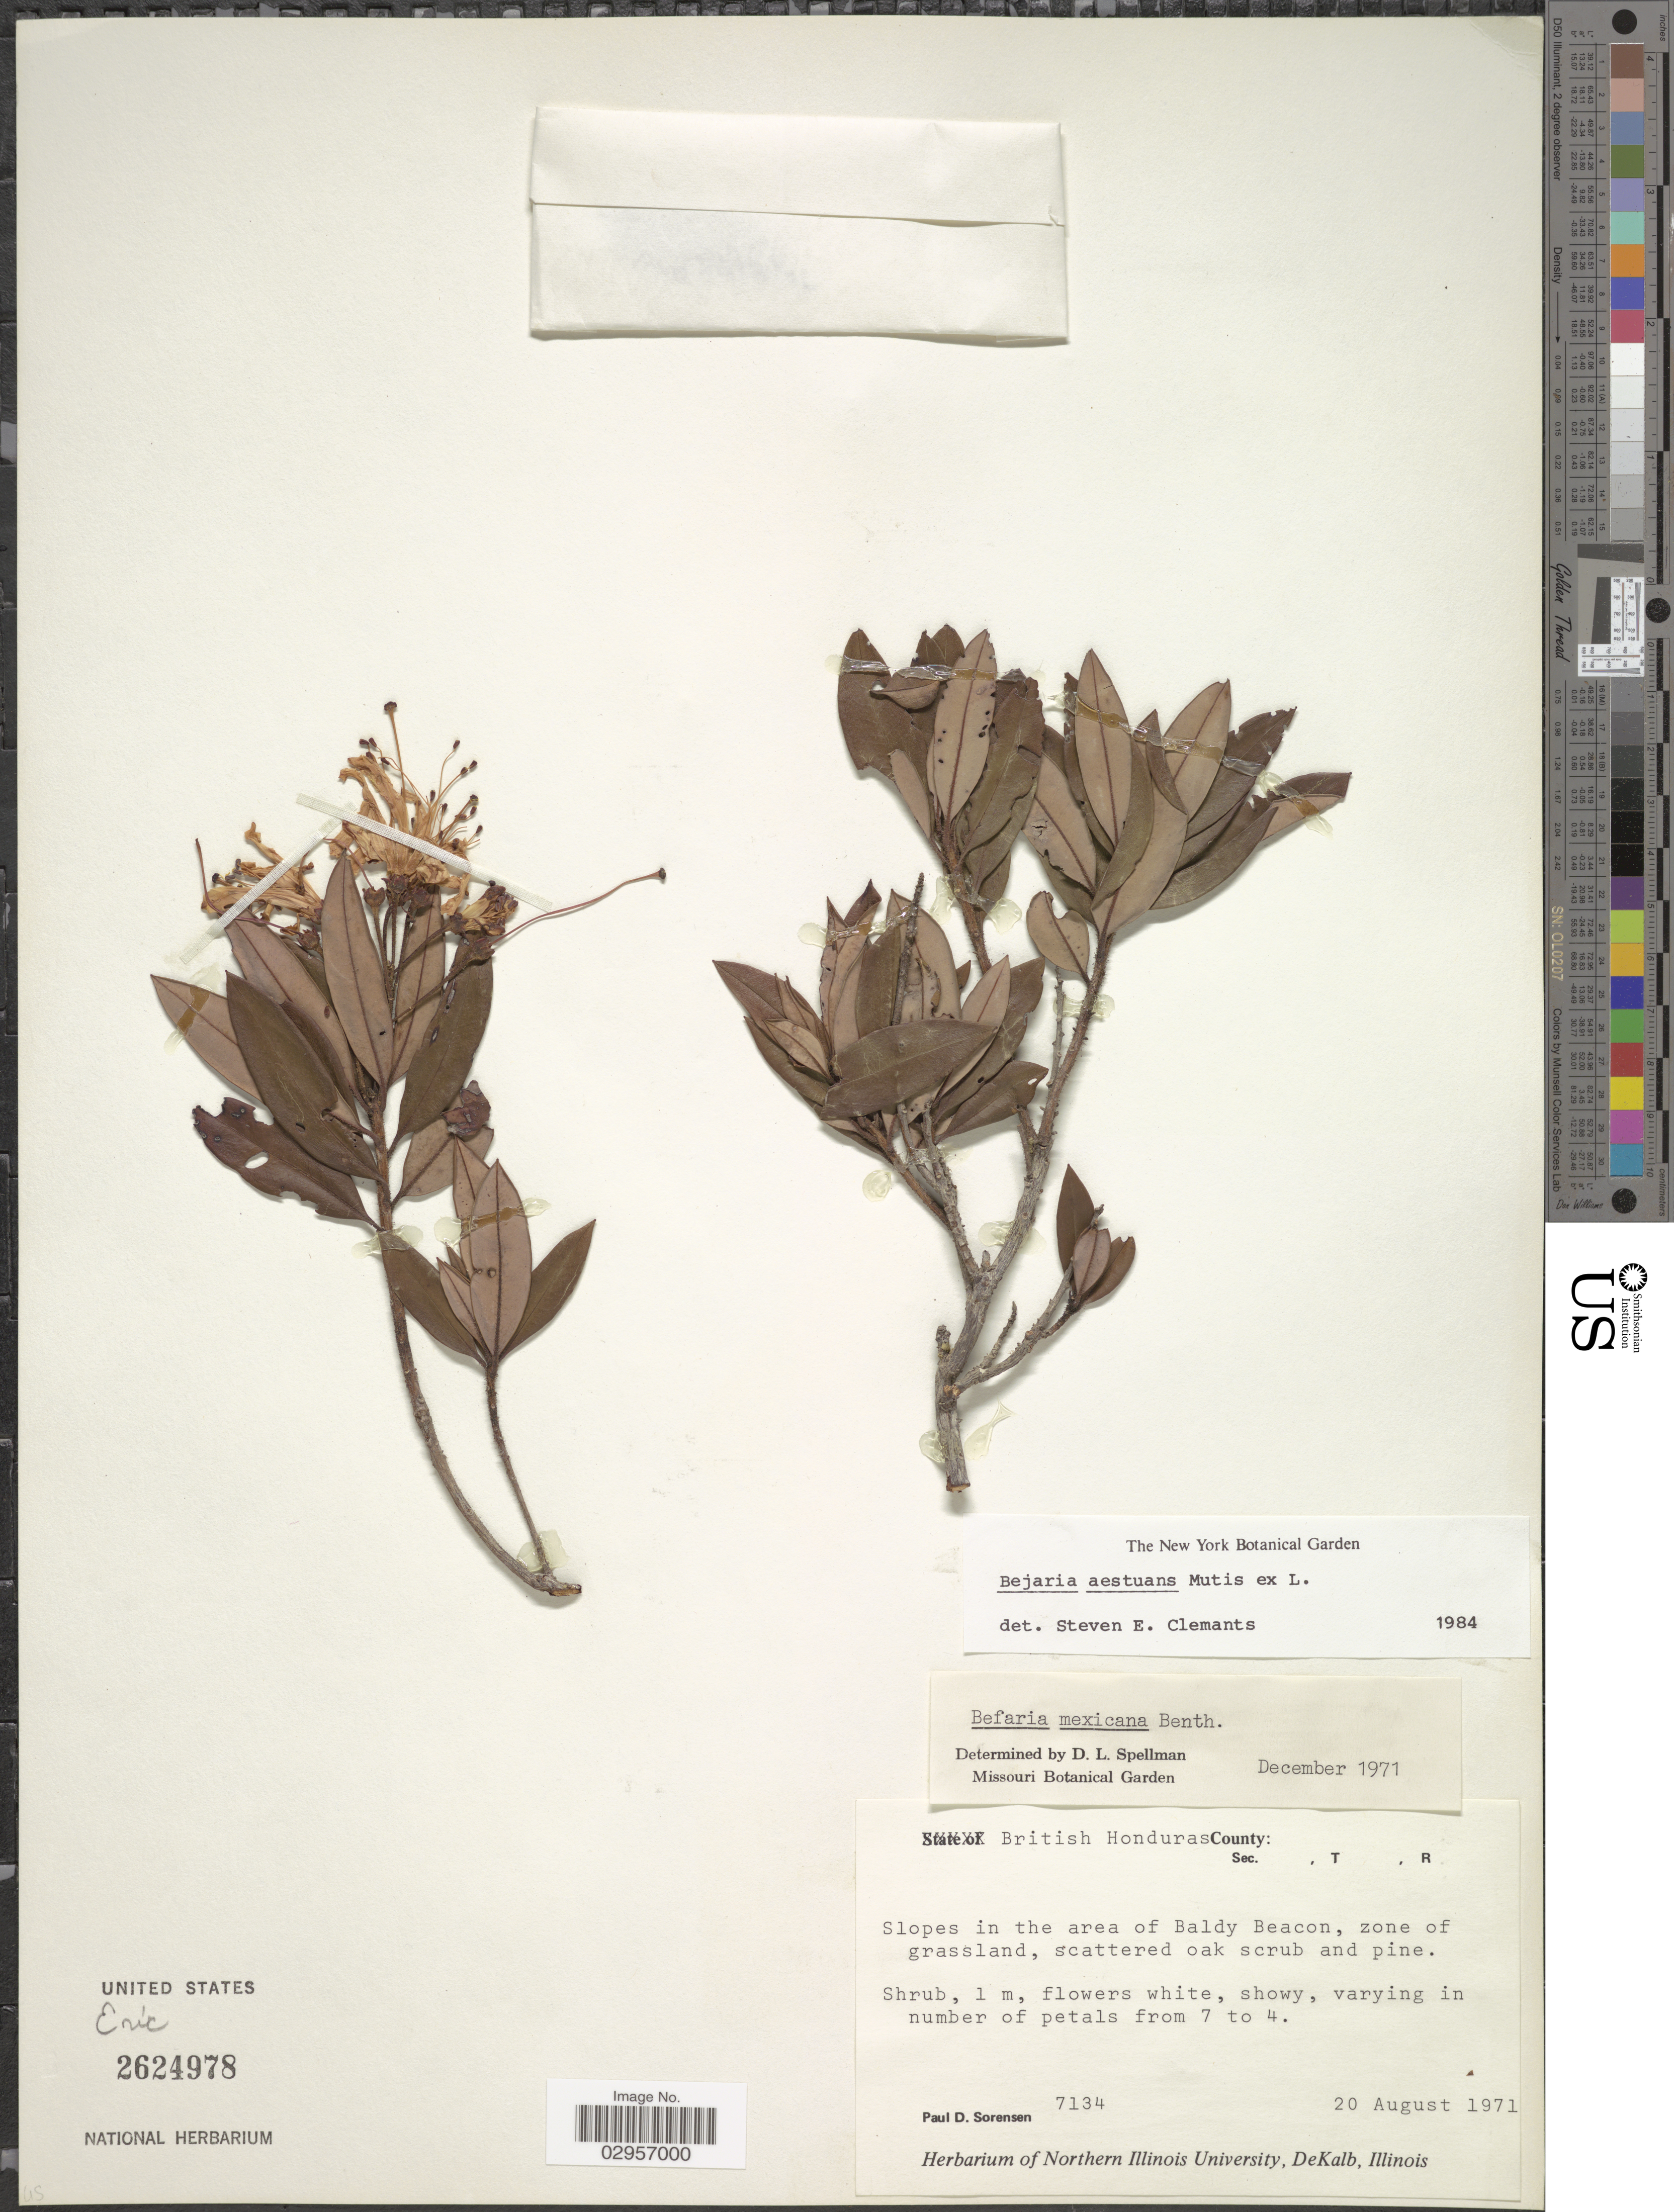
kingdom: Plantae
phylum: Tracheophyta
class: Magnoliopsida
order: Ericales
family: Ericaceae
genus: Befaria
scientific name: Befaria aestuans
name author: Mutis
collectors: P. Sorensen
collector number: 7134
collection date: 1971-08-20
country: Canada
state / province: British Columbia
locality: Slopes in the area of Baldy Beacon, zone of grassland.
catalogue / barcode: US 2624978